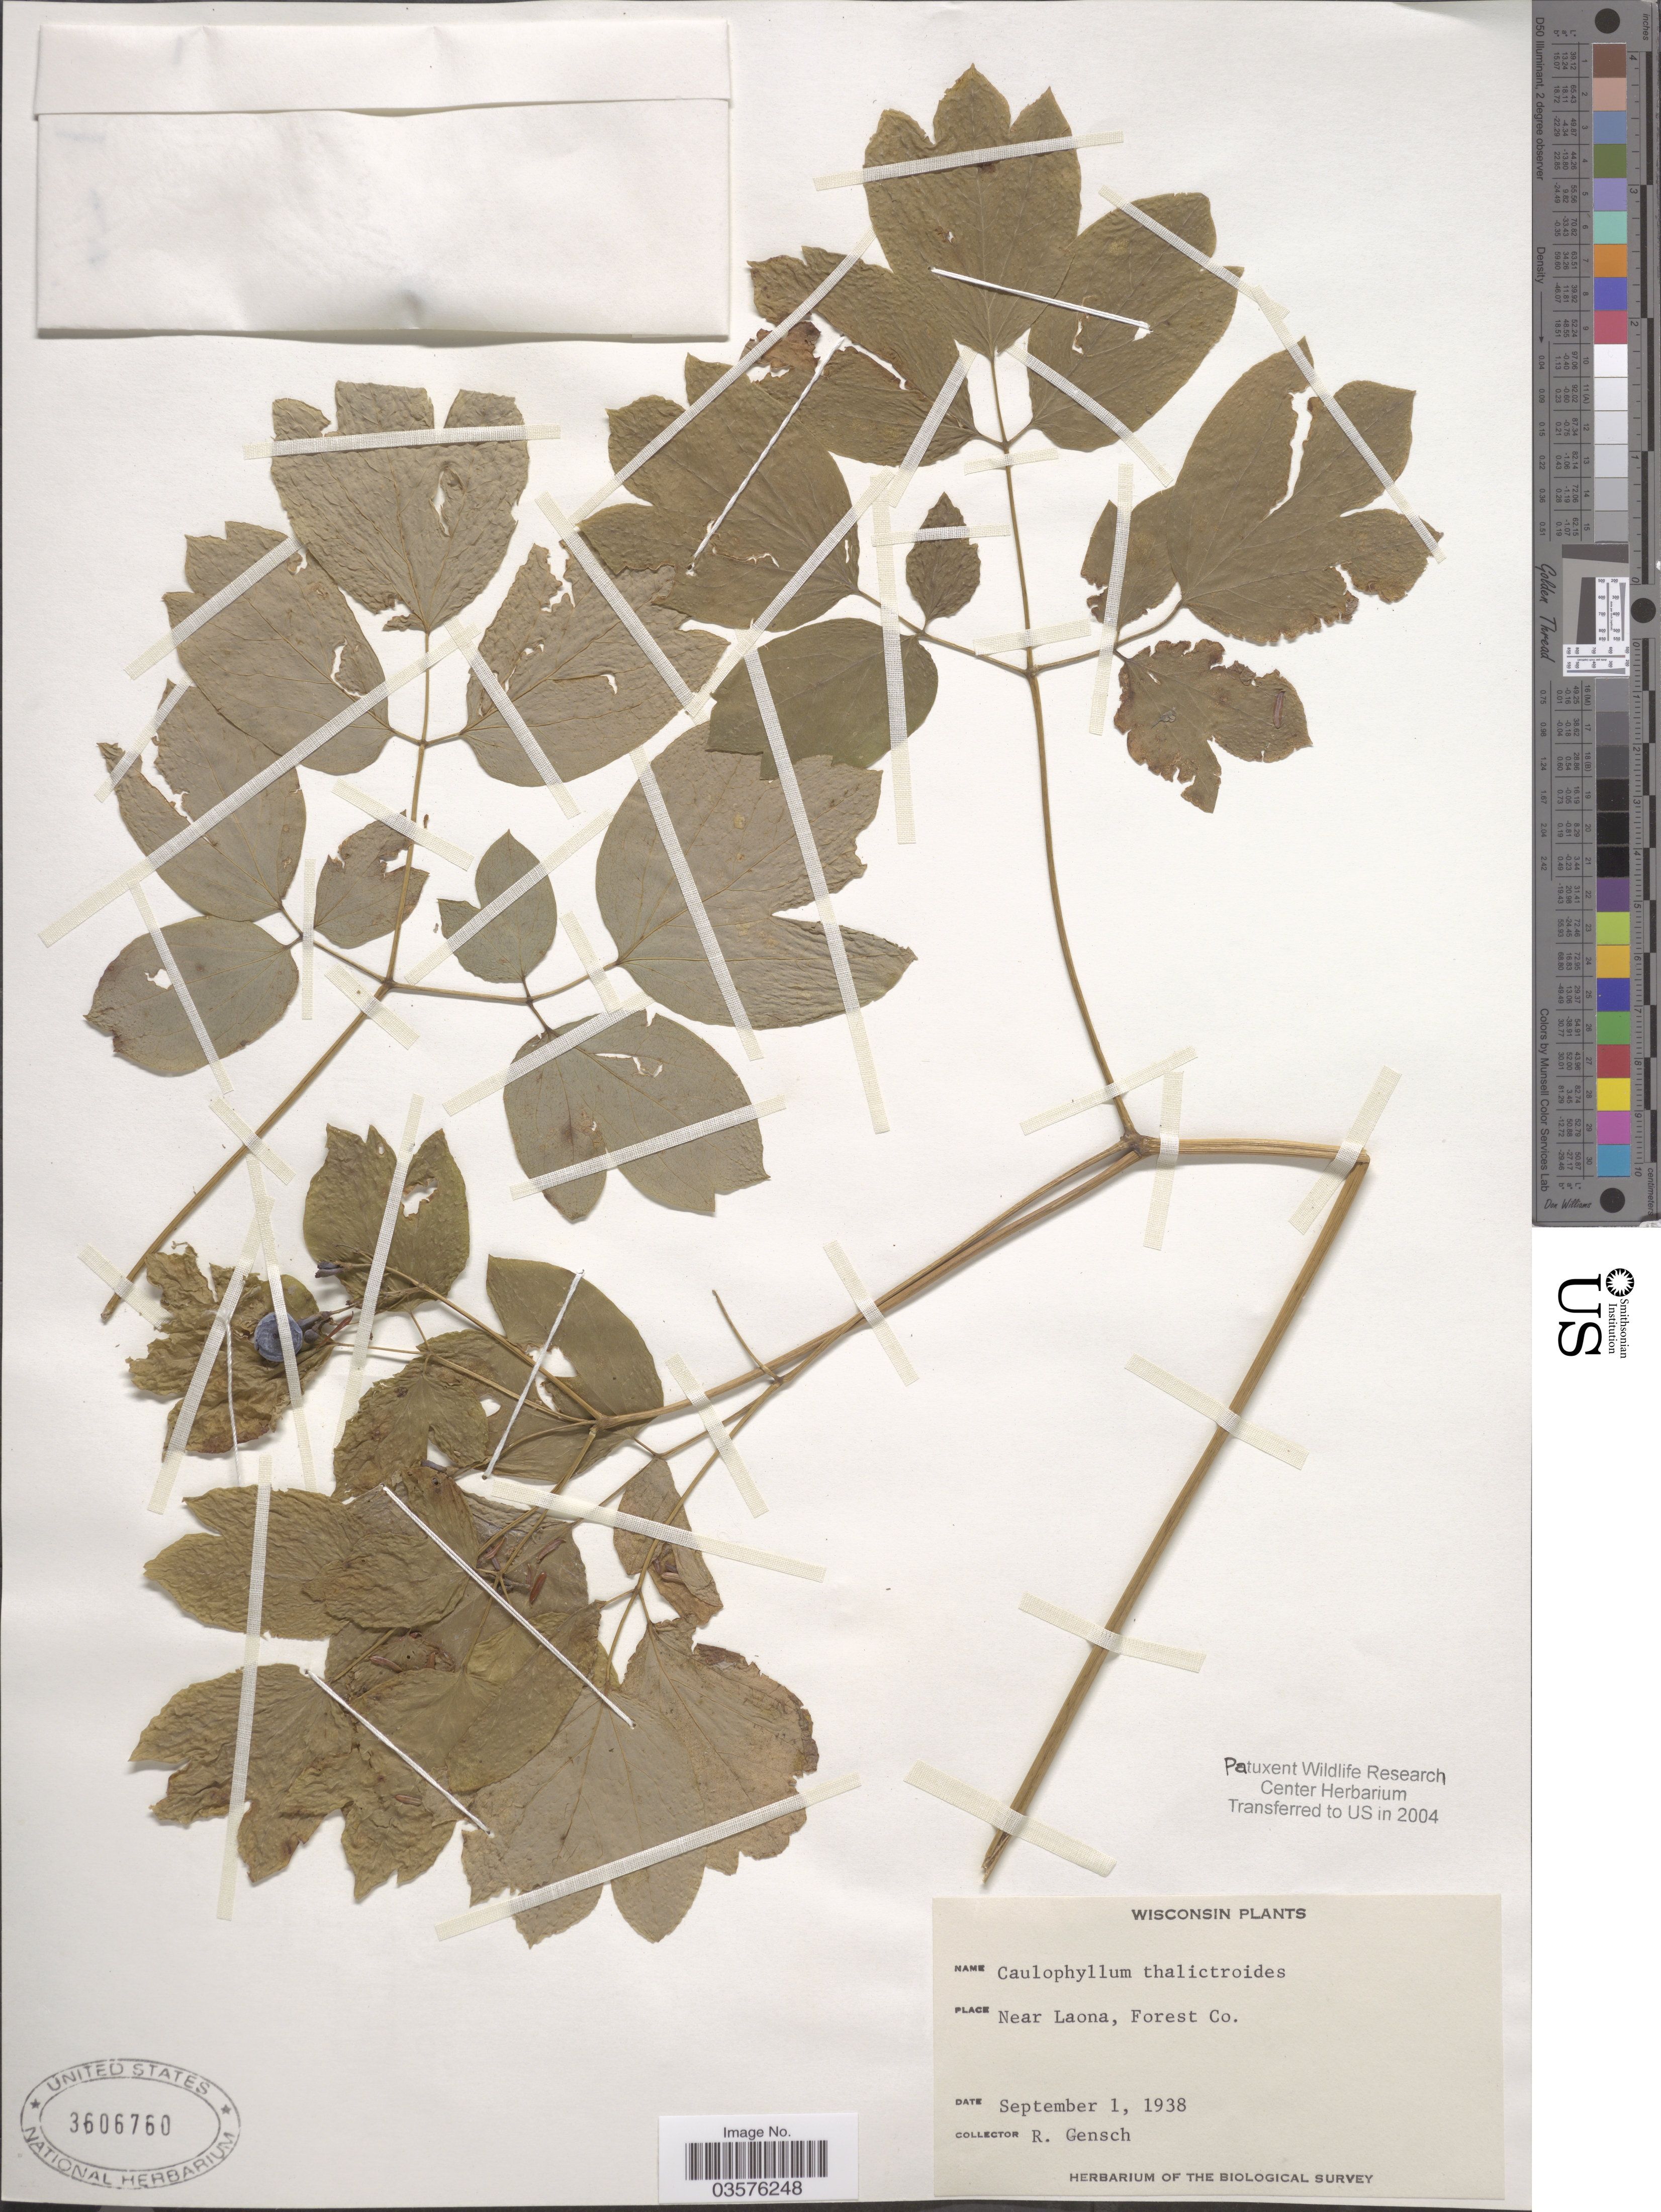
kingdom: Plantae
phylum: Tracheophyta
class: Magnoliopsida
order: Ranunculales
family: Berberidaceae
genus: Caulophyllum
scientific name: Caulophyllum thalictroides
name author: (L.) Michx.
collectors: R. Gensch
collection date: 1938-09-01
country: United States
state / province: Wisconsin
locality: Near Laona, Forest Co.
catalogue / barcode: US 3606760